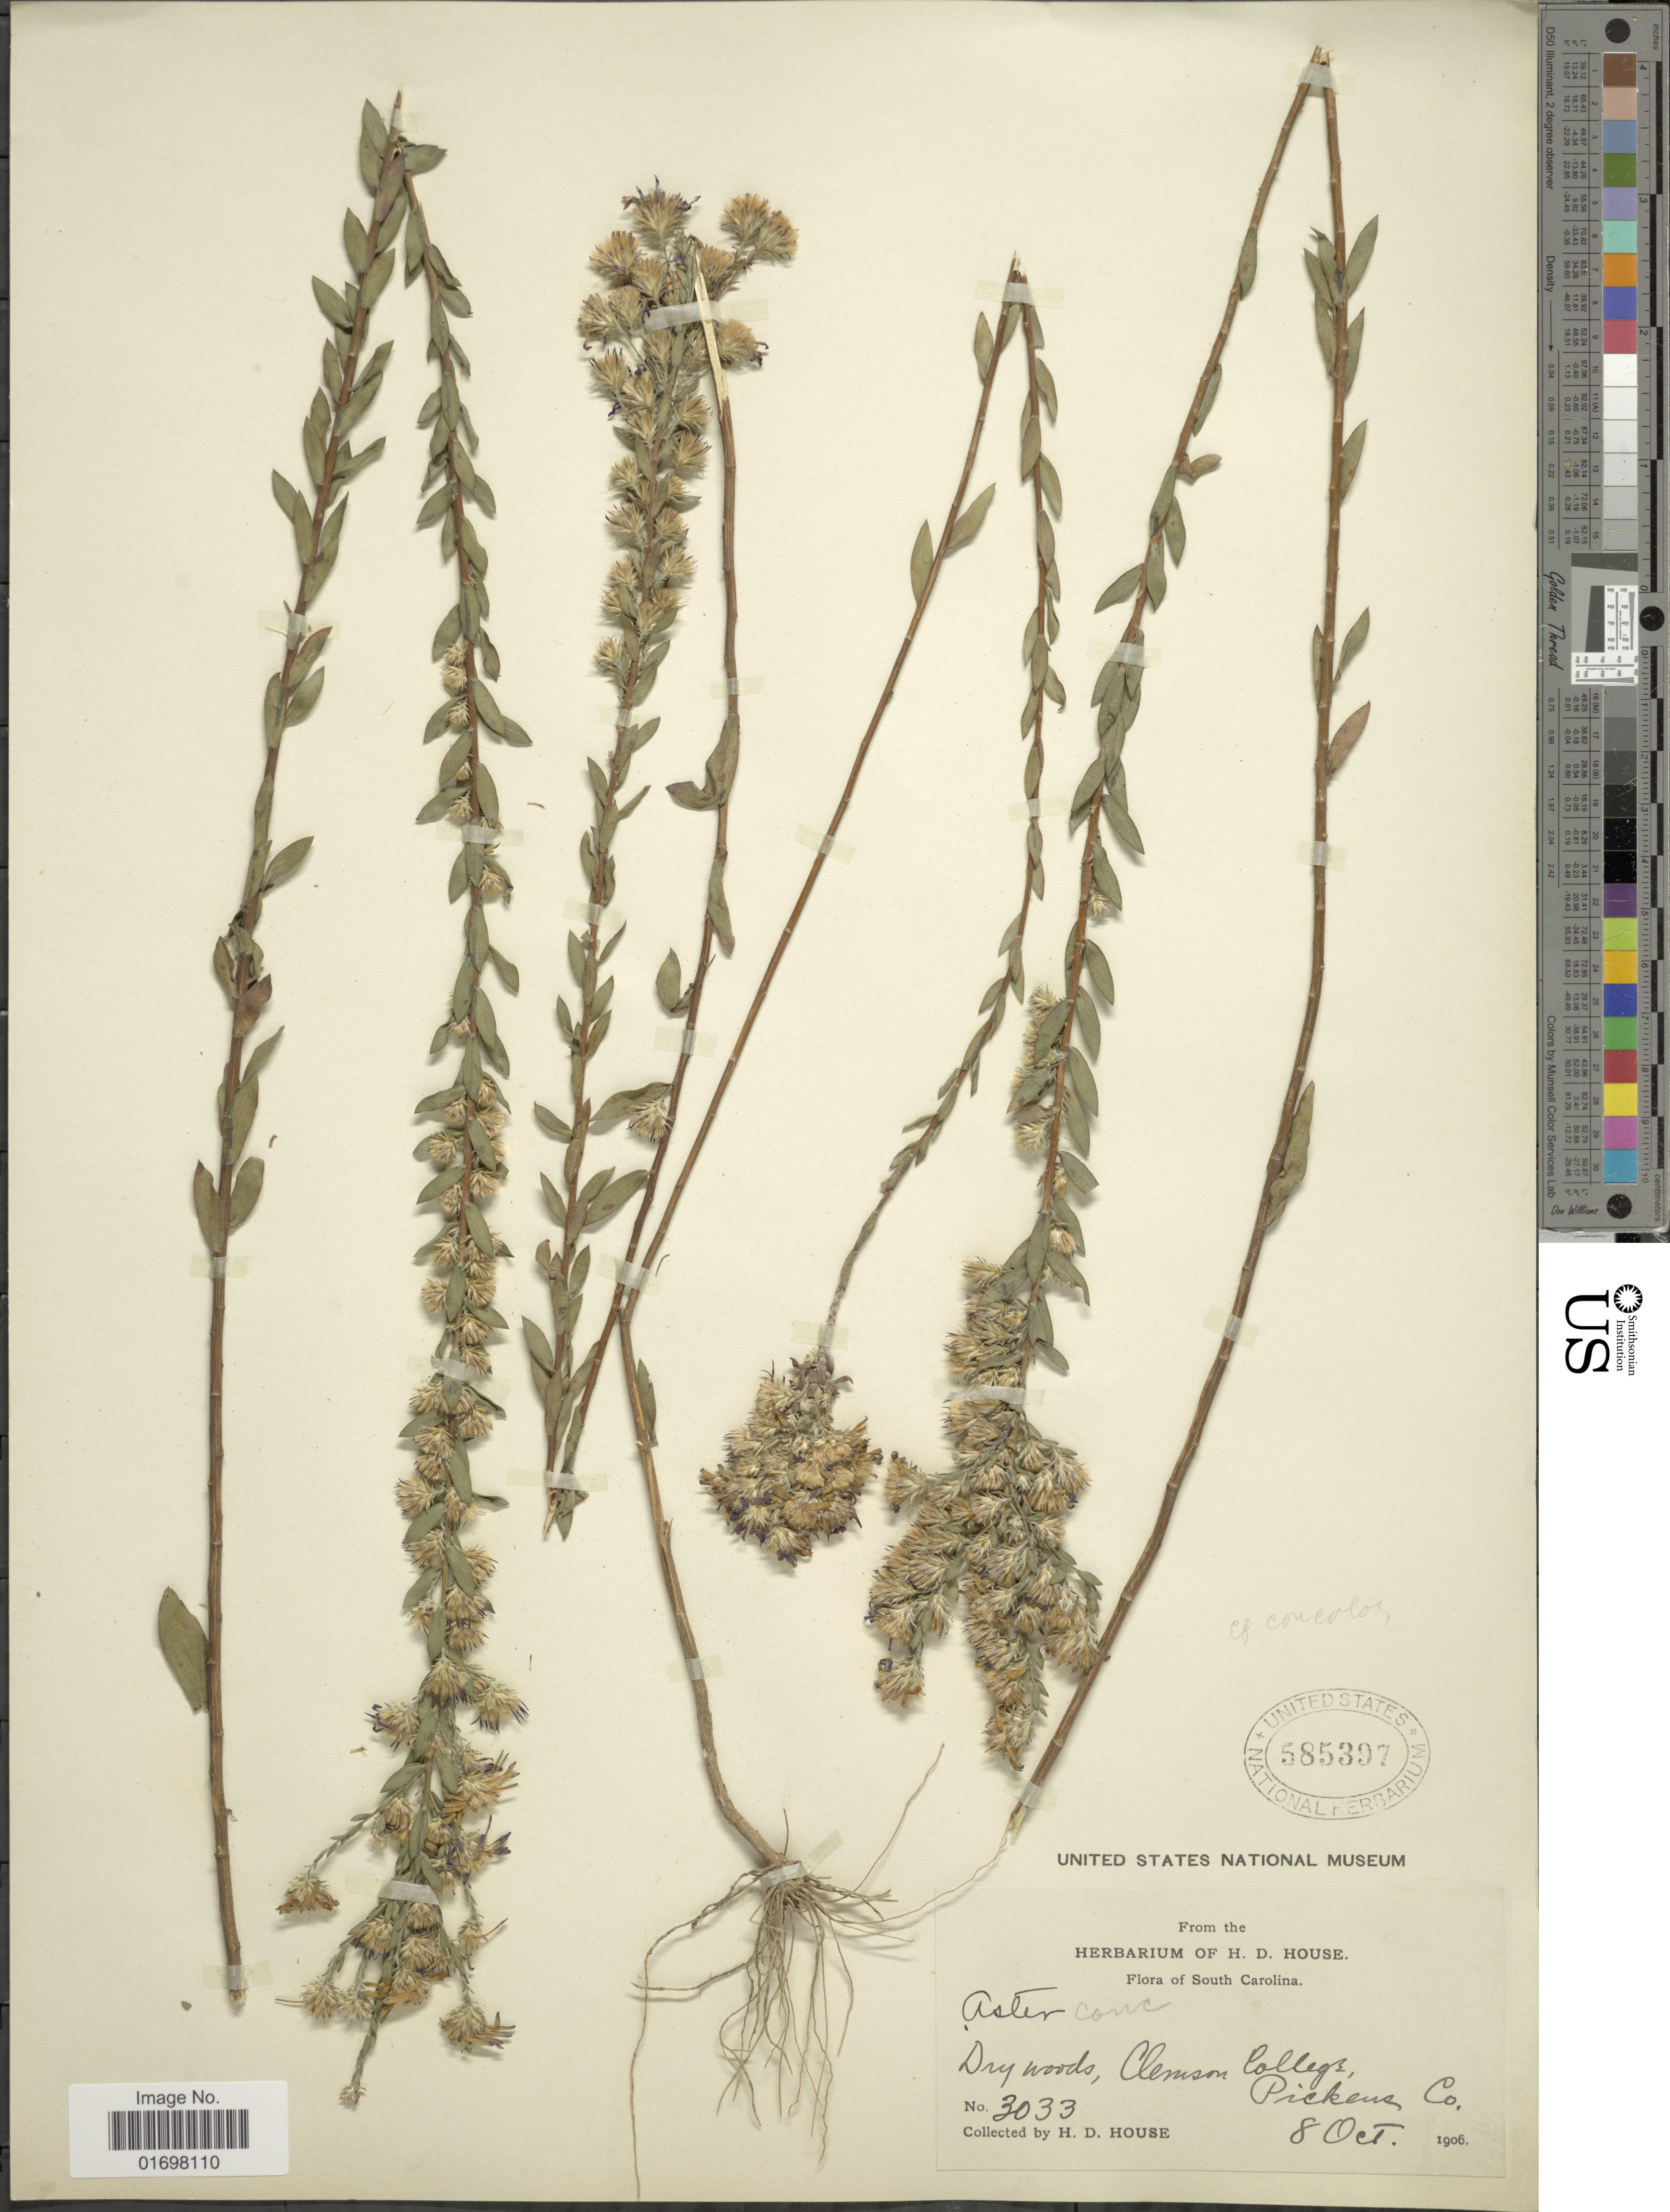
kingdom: Plantae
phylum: Tracheophyta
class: Magnoliopsida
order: Asterales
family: Asteraceae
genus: Symphyotrichum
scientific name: Symphyotrichum concolor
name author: (L.) G.L. Nesom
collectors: H. D. House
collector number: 3033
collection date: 1906-10-08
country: United States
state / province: South Carolina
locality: South Carolina. Clemson College Pickens Co.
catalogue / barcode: US 585397